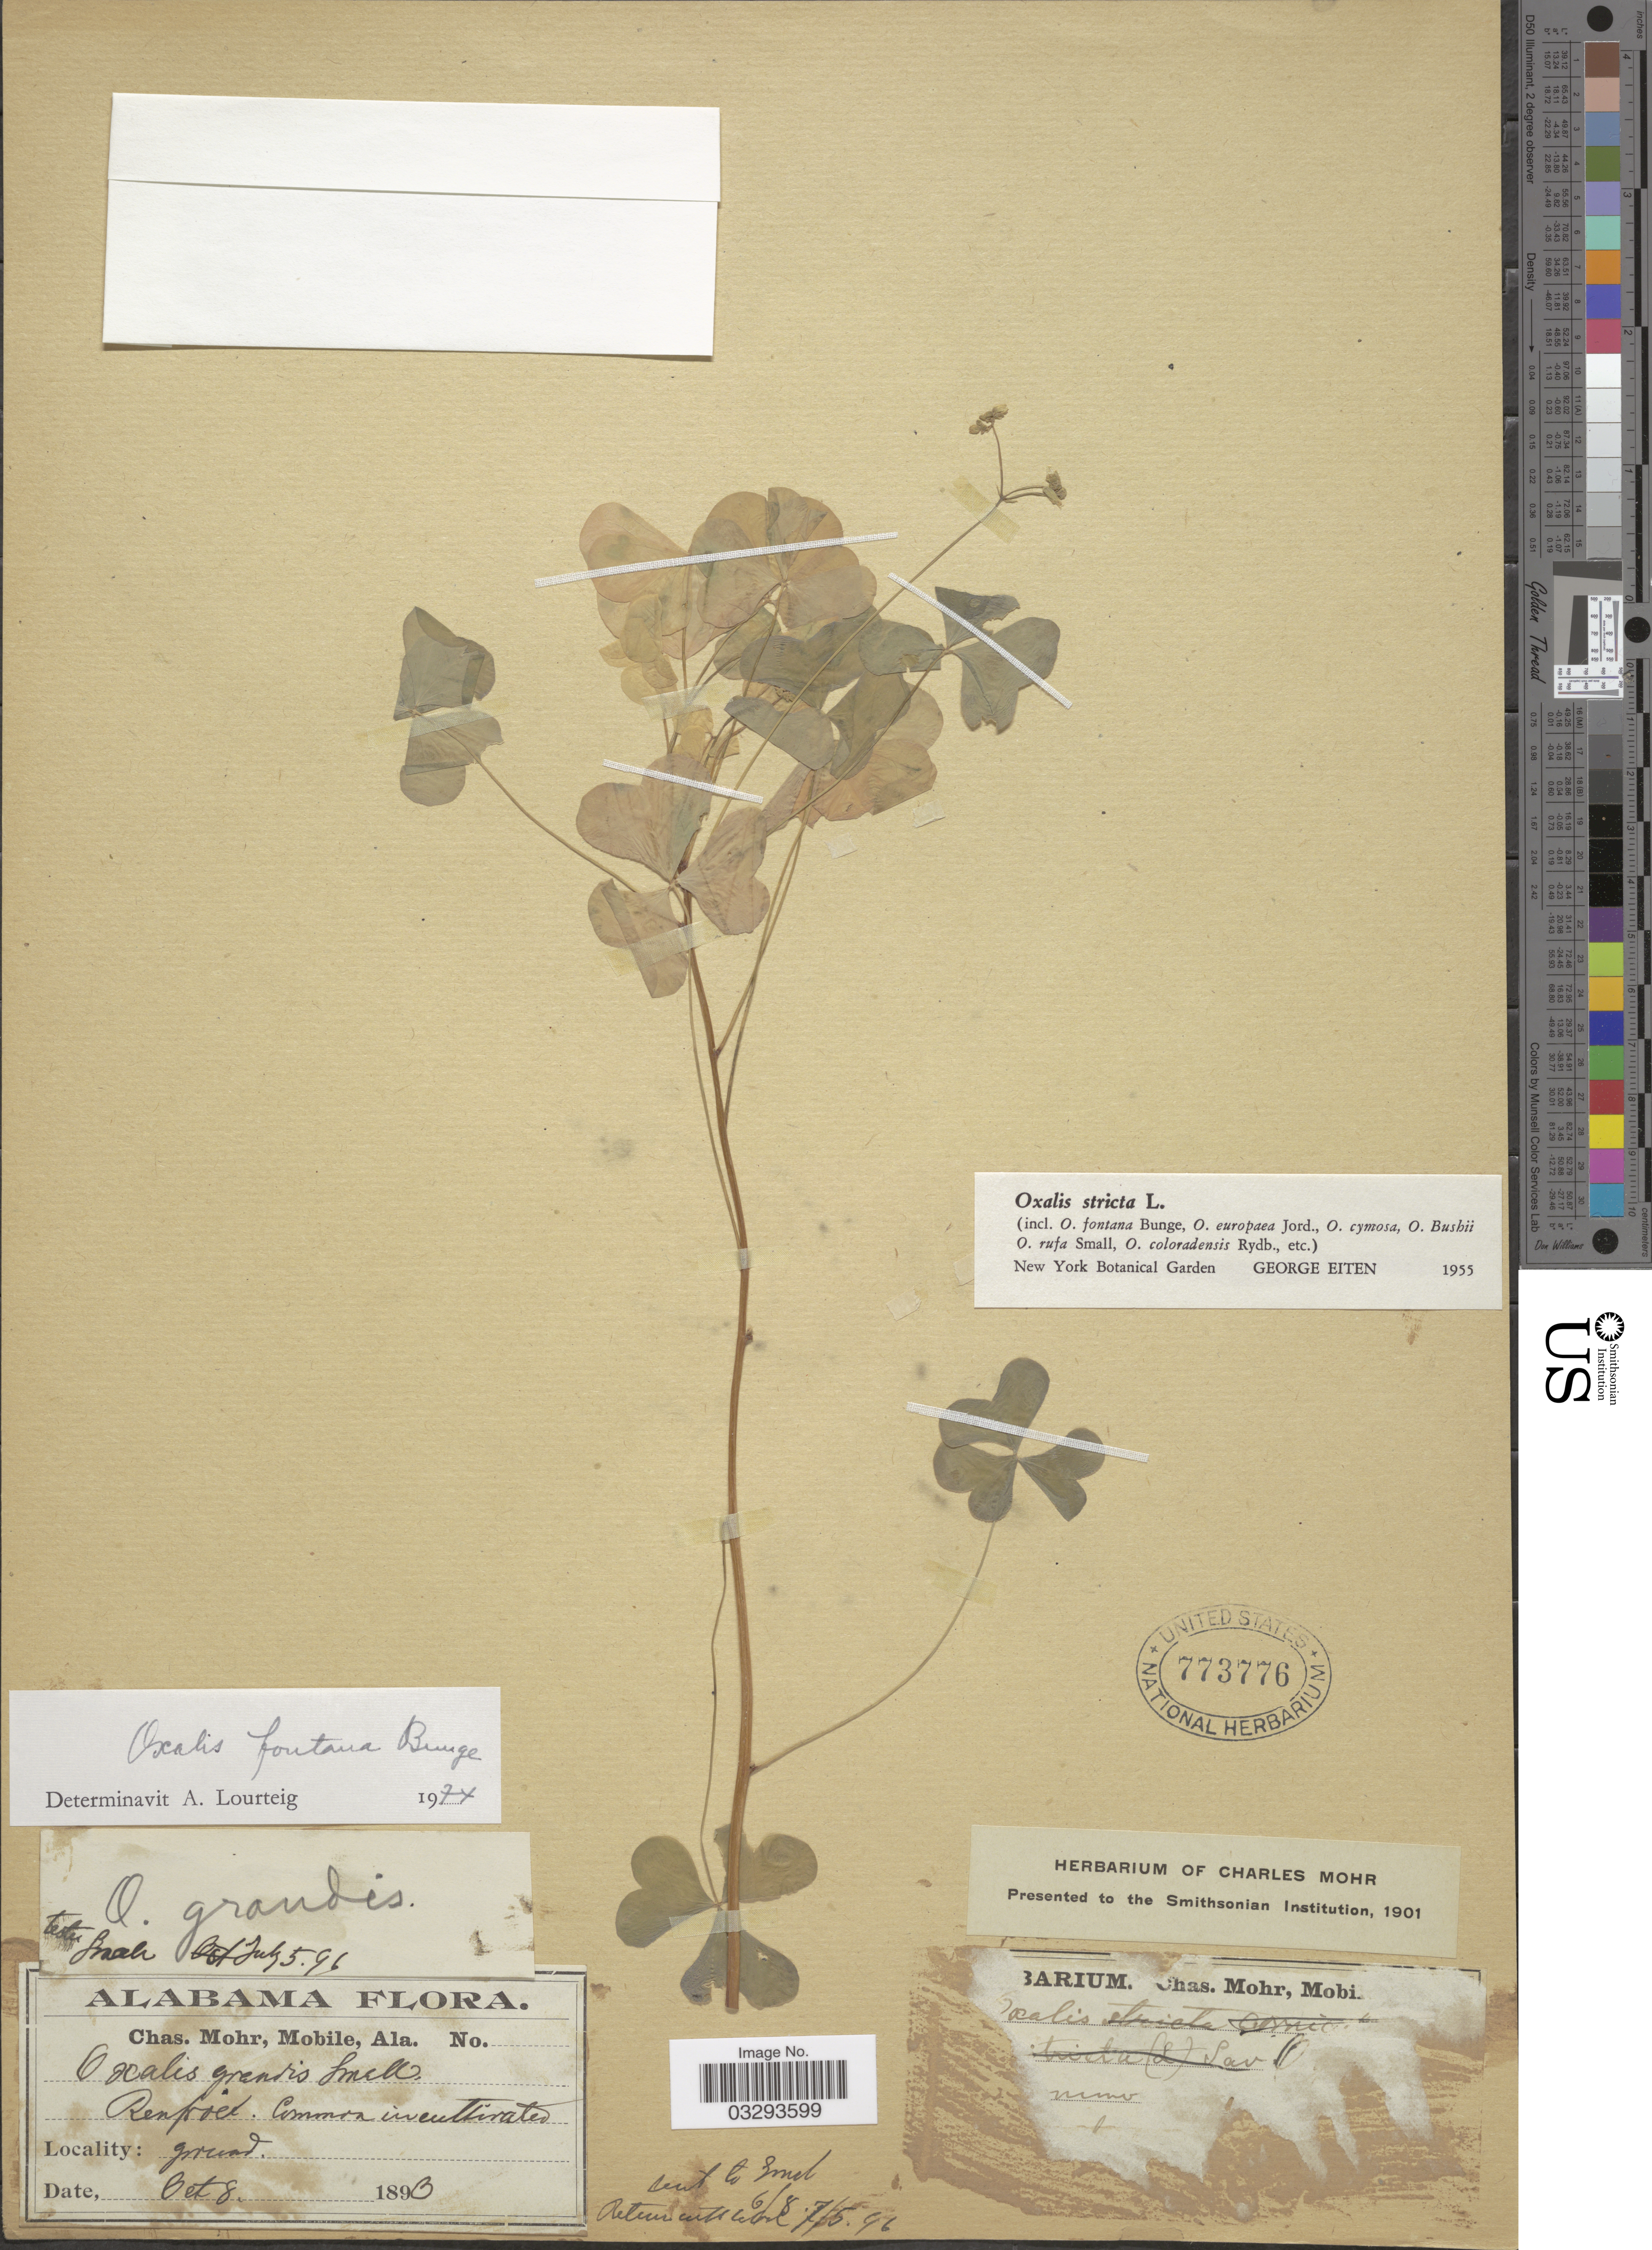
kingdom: Plantae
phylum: Tracheophyta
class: Magnoliopsida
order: Oxalidales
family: Oxalidaceae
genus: Oxalis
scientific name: Oxalis fontana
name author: Bunge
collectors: Mohr, C. T. (herbarium)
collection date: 1893-01-08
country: United States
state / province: Alabama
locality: Renfroe.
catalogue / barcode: US 773776